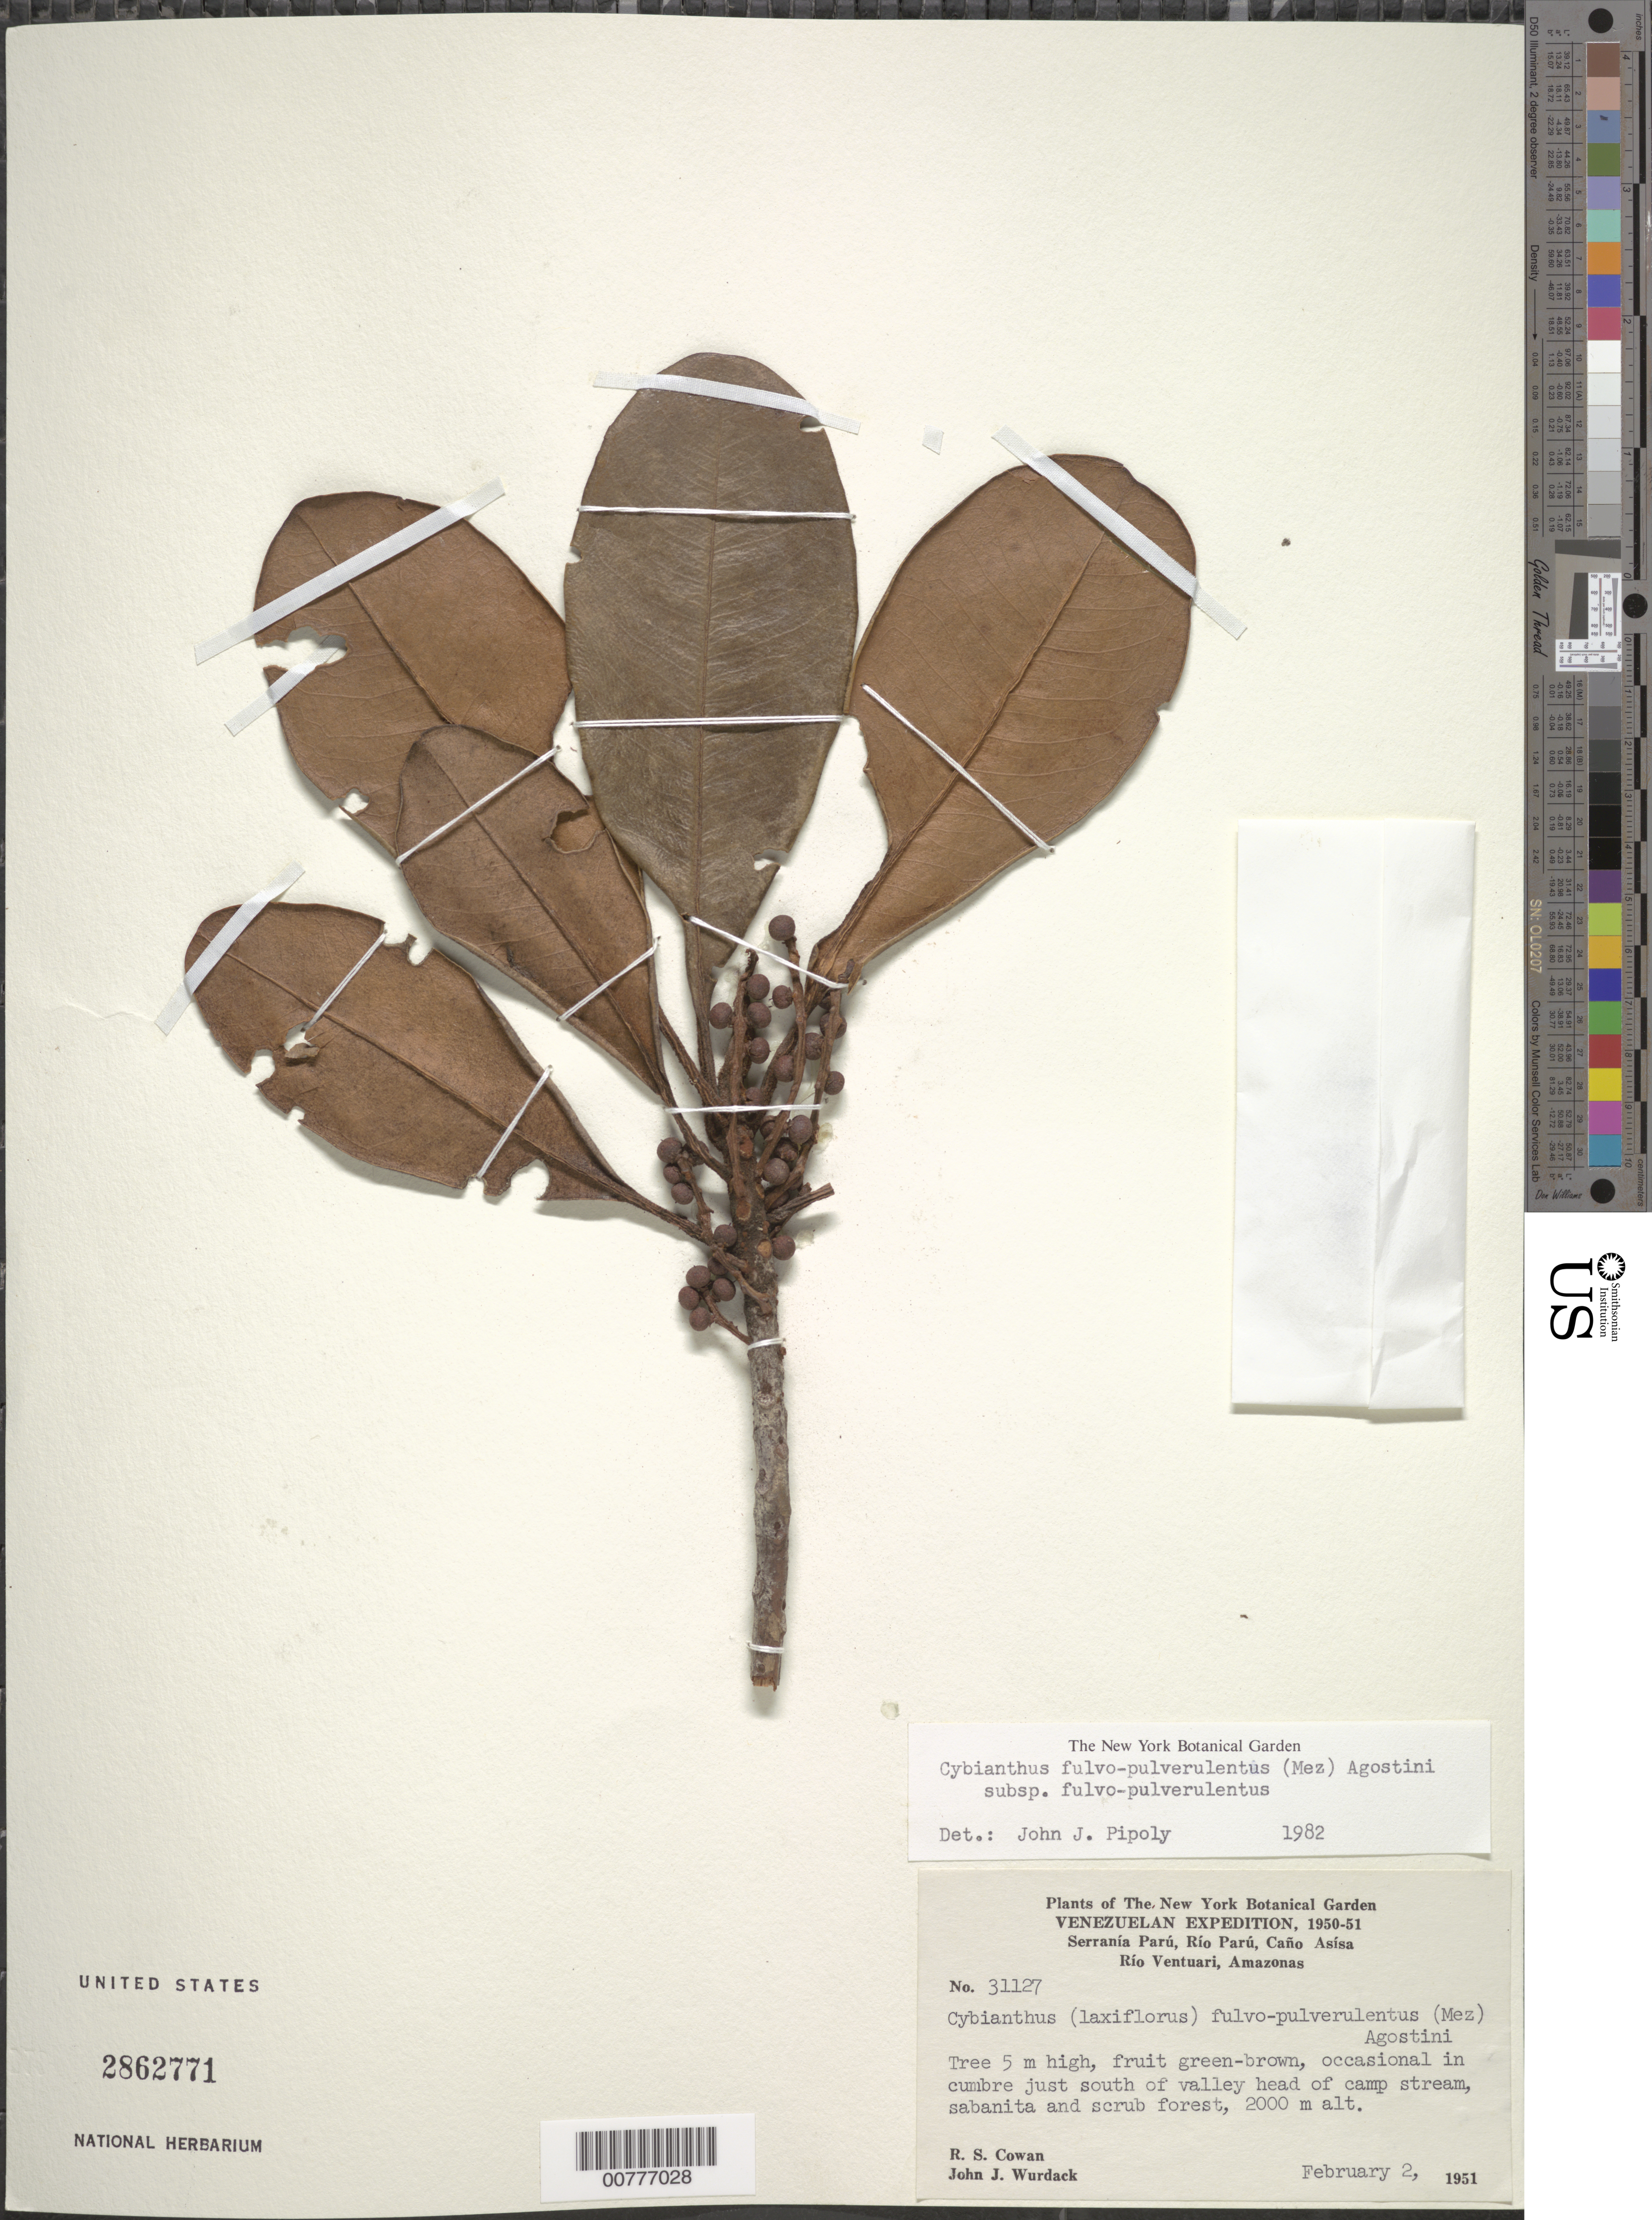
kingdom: Plantae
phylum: Tracheophyta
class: Magnoliopsida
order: Ericales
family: Primulaceae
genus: Cybianthus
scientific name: Cybianthus fulvopulverulentus subsp. fulvopulverulentus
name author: (Mez) G. Agostini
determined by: Pipoly, J. J., III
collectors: R. S. Cowan & J. J. Wurdack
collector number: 31127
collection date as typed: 2-Feb-51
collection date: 1951-02-02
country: Venezuela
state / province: Amazonas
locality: Serranía Parú, Río Parú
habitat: Cumbre, savanita and scrub forest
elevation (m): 2000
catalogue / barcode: US 2862771